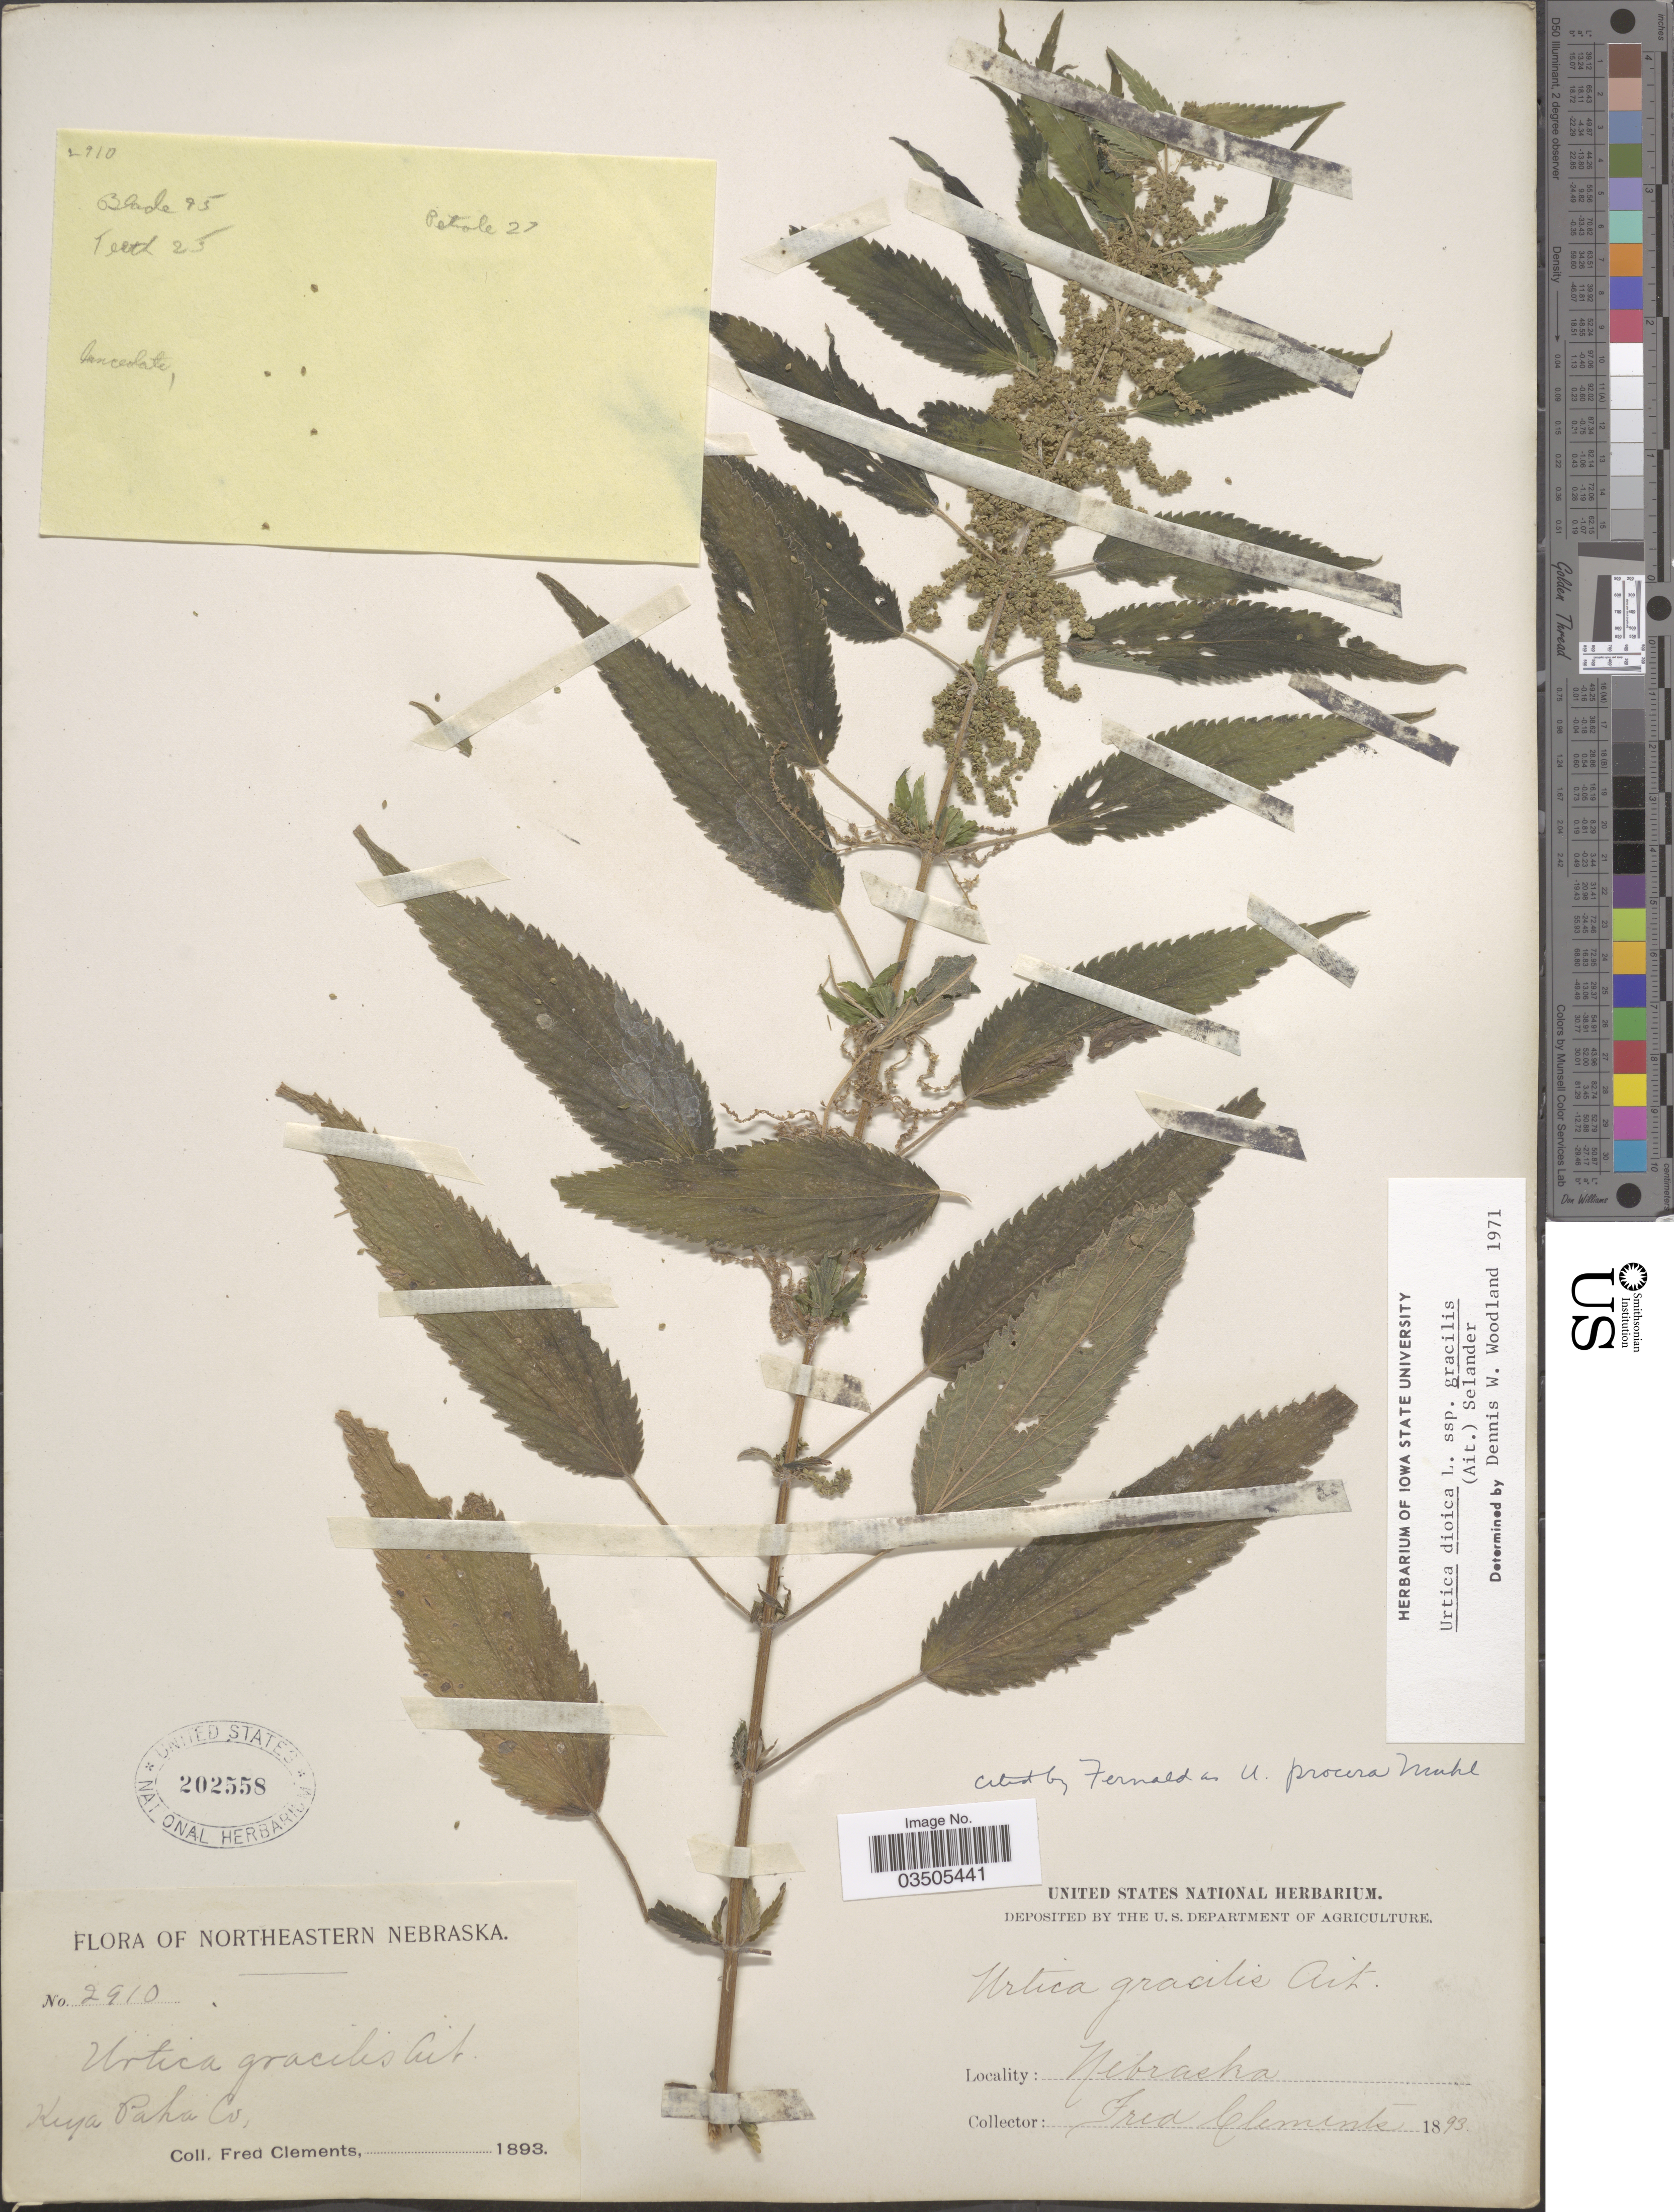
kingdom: Plantae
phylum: Tracheophyta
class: Magnoliopsida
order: Rosales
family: Urticaceae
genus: Urtica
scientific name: Urtica dioica subsp. gracilis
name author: L.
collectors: F. Clements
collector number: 2910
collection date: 1893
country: United States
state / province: Nebraska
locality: Northeastern Nebraska. Keya Paha Co.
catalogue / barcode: US 202558